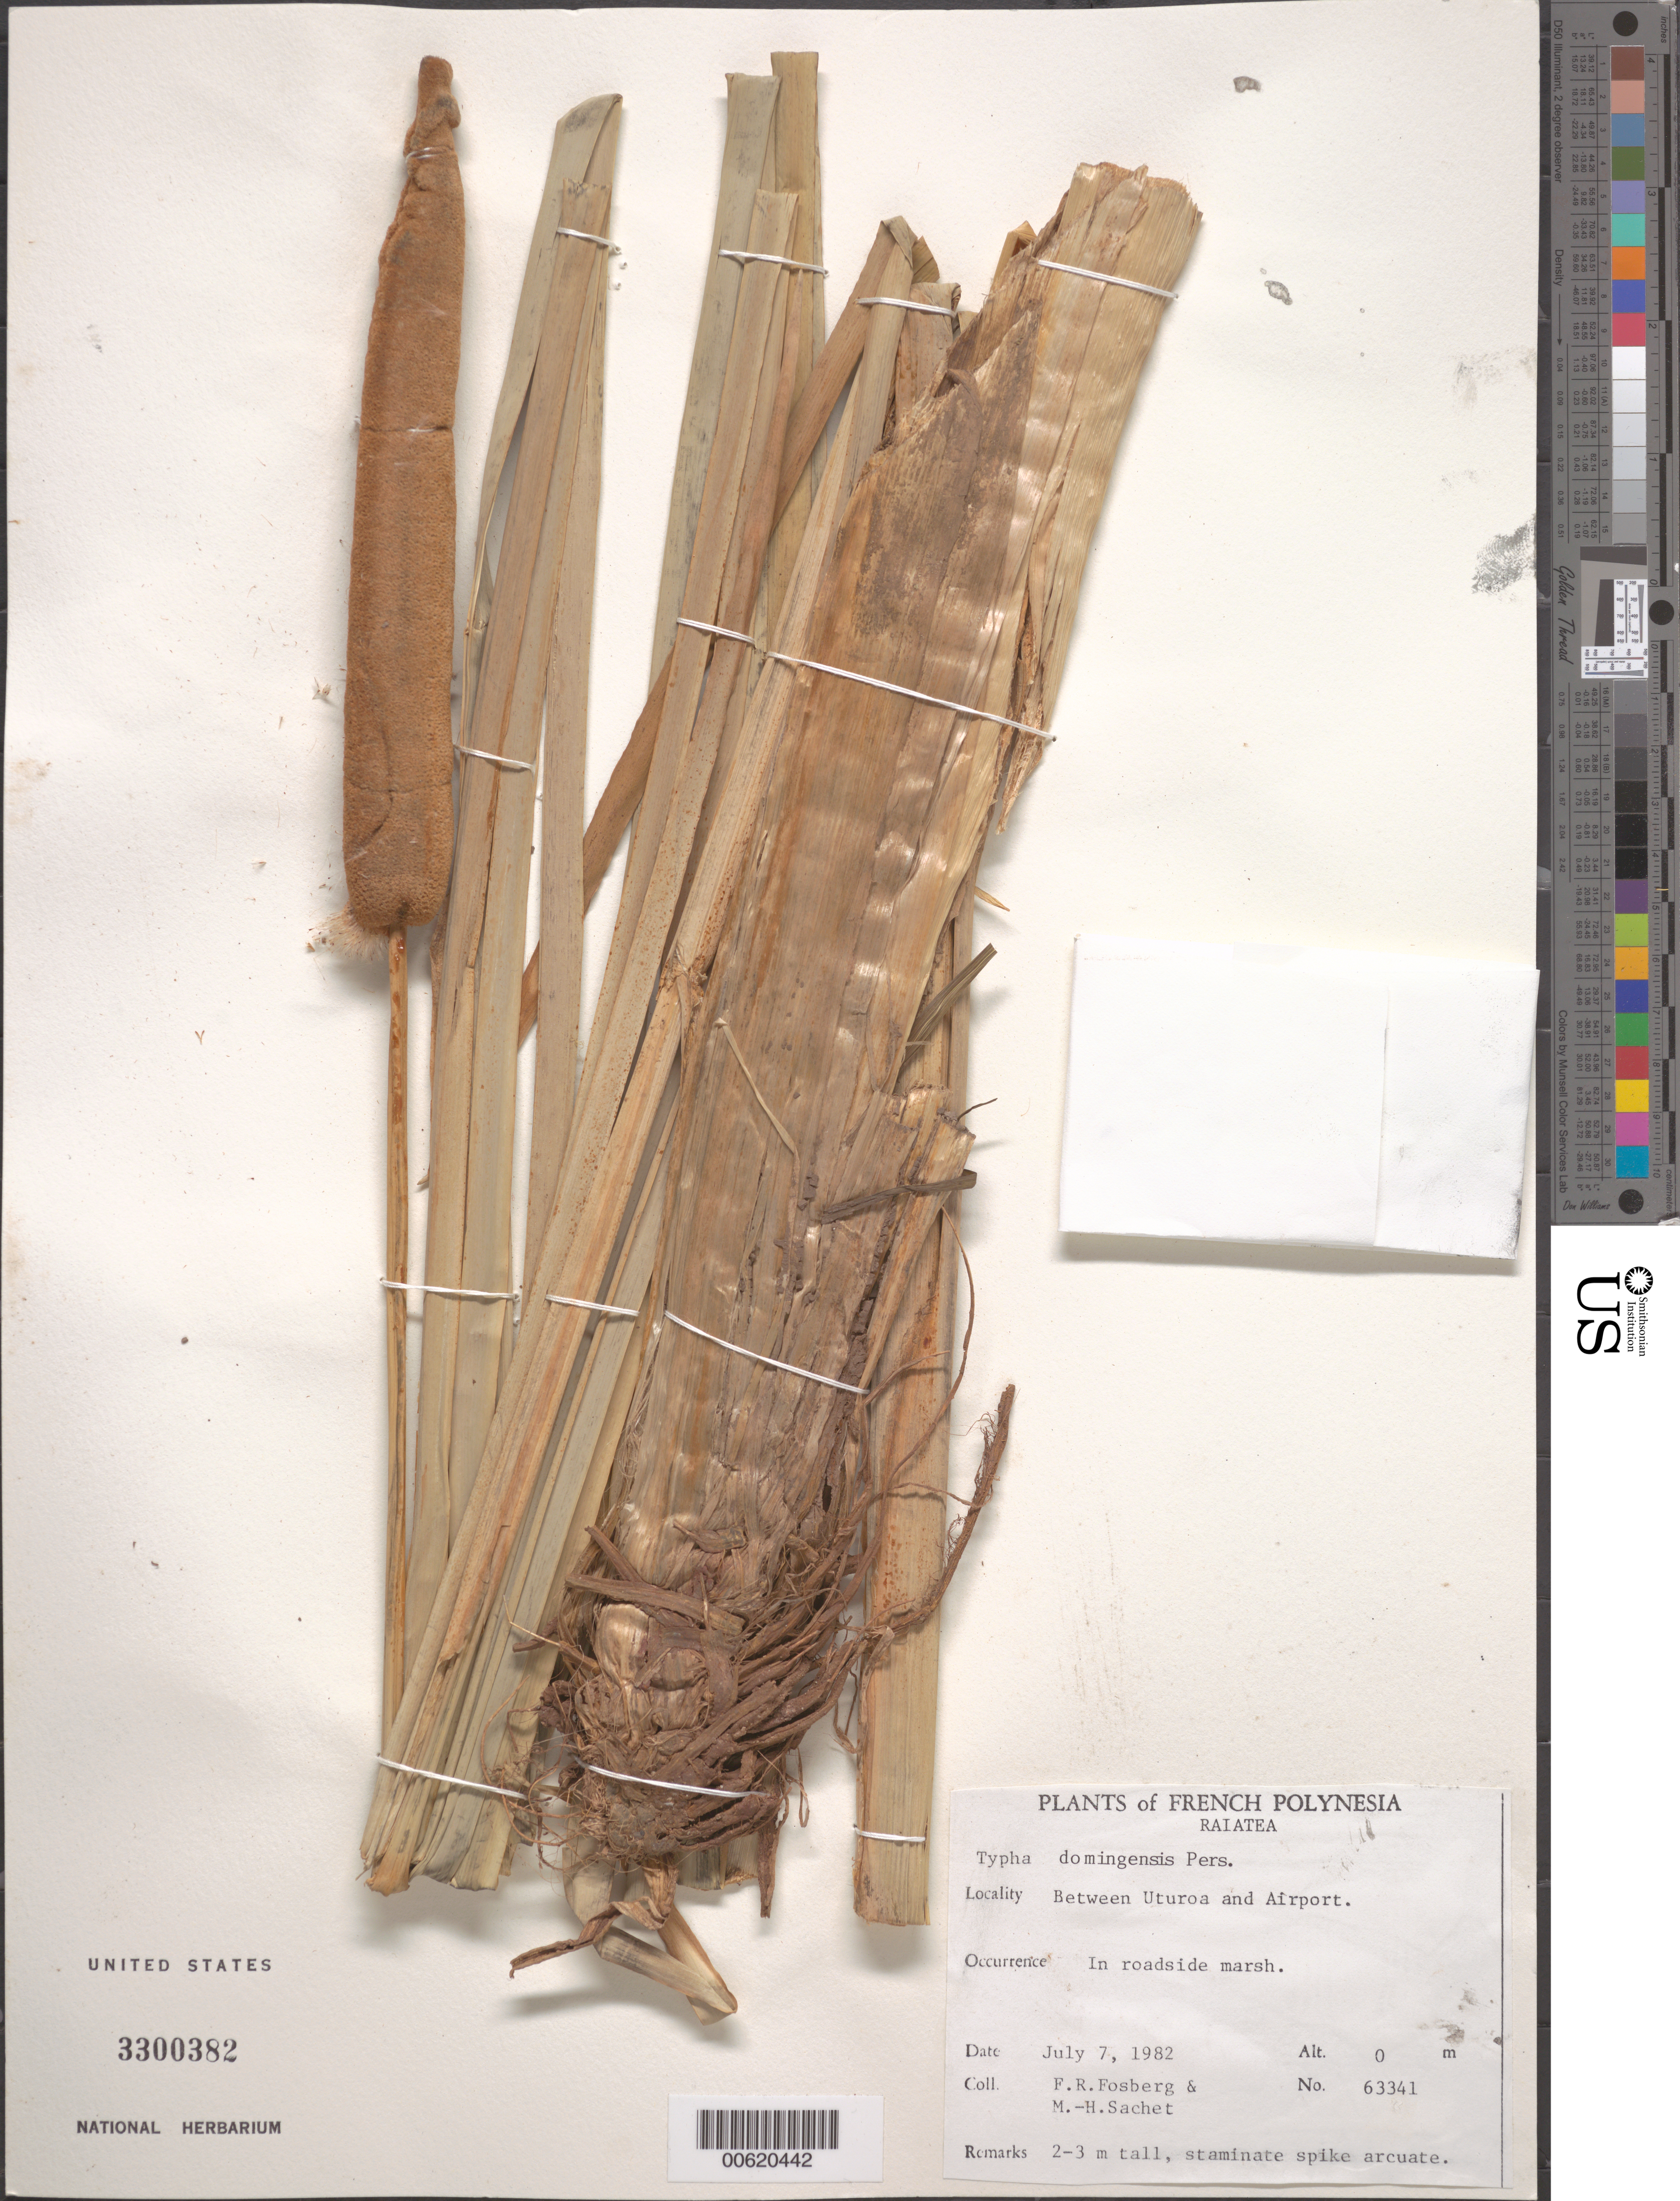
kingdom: Plantae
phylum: Tracheophyta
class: Liliopsida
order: Poales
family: Typhaceae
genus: Typha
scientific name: Typha domingensis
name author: Pers.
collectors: F. R. Fosberg & M.-H. Sachet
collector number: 63341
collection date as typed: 07 Jul 1982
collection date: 1982-07-07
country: French Polynesia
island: Raiatea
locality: Between Uturoa and Airport [Society Is.]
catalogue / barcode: US 3300382